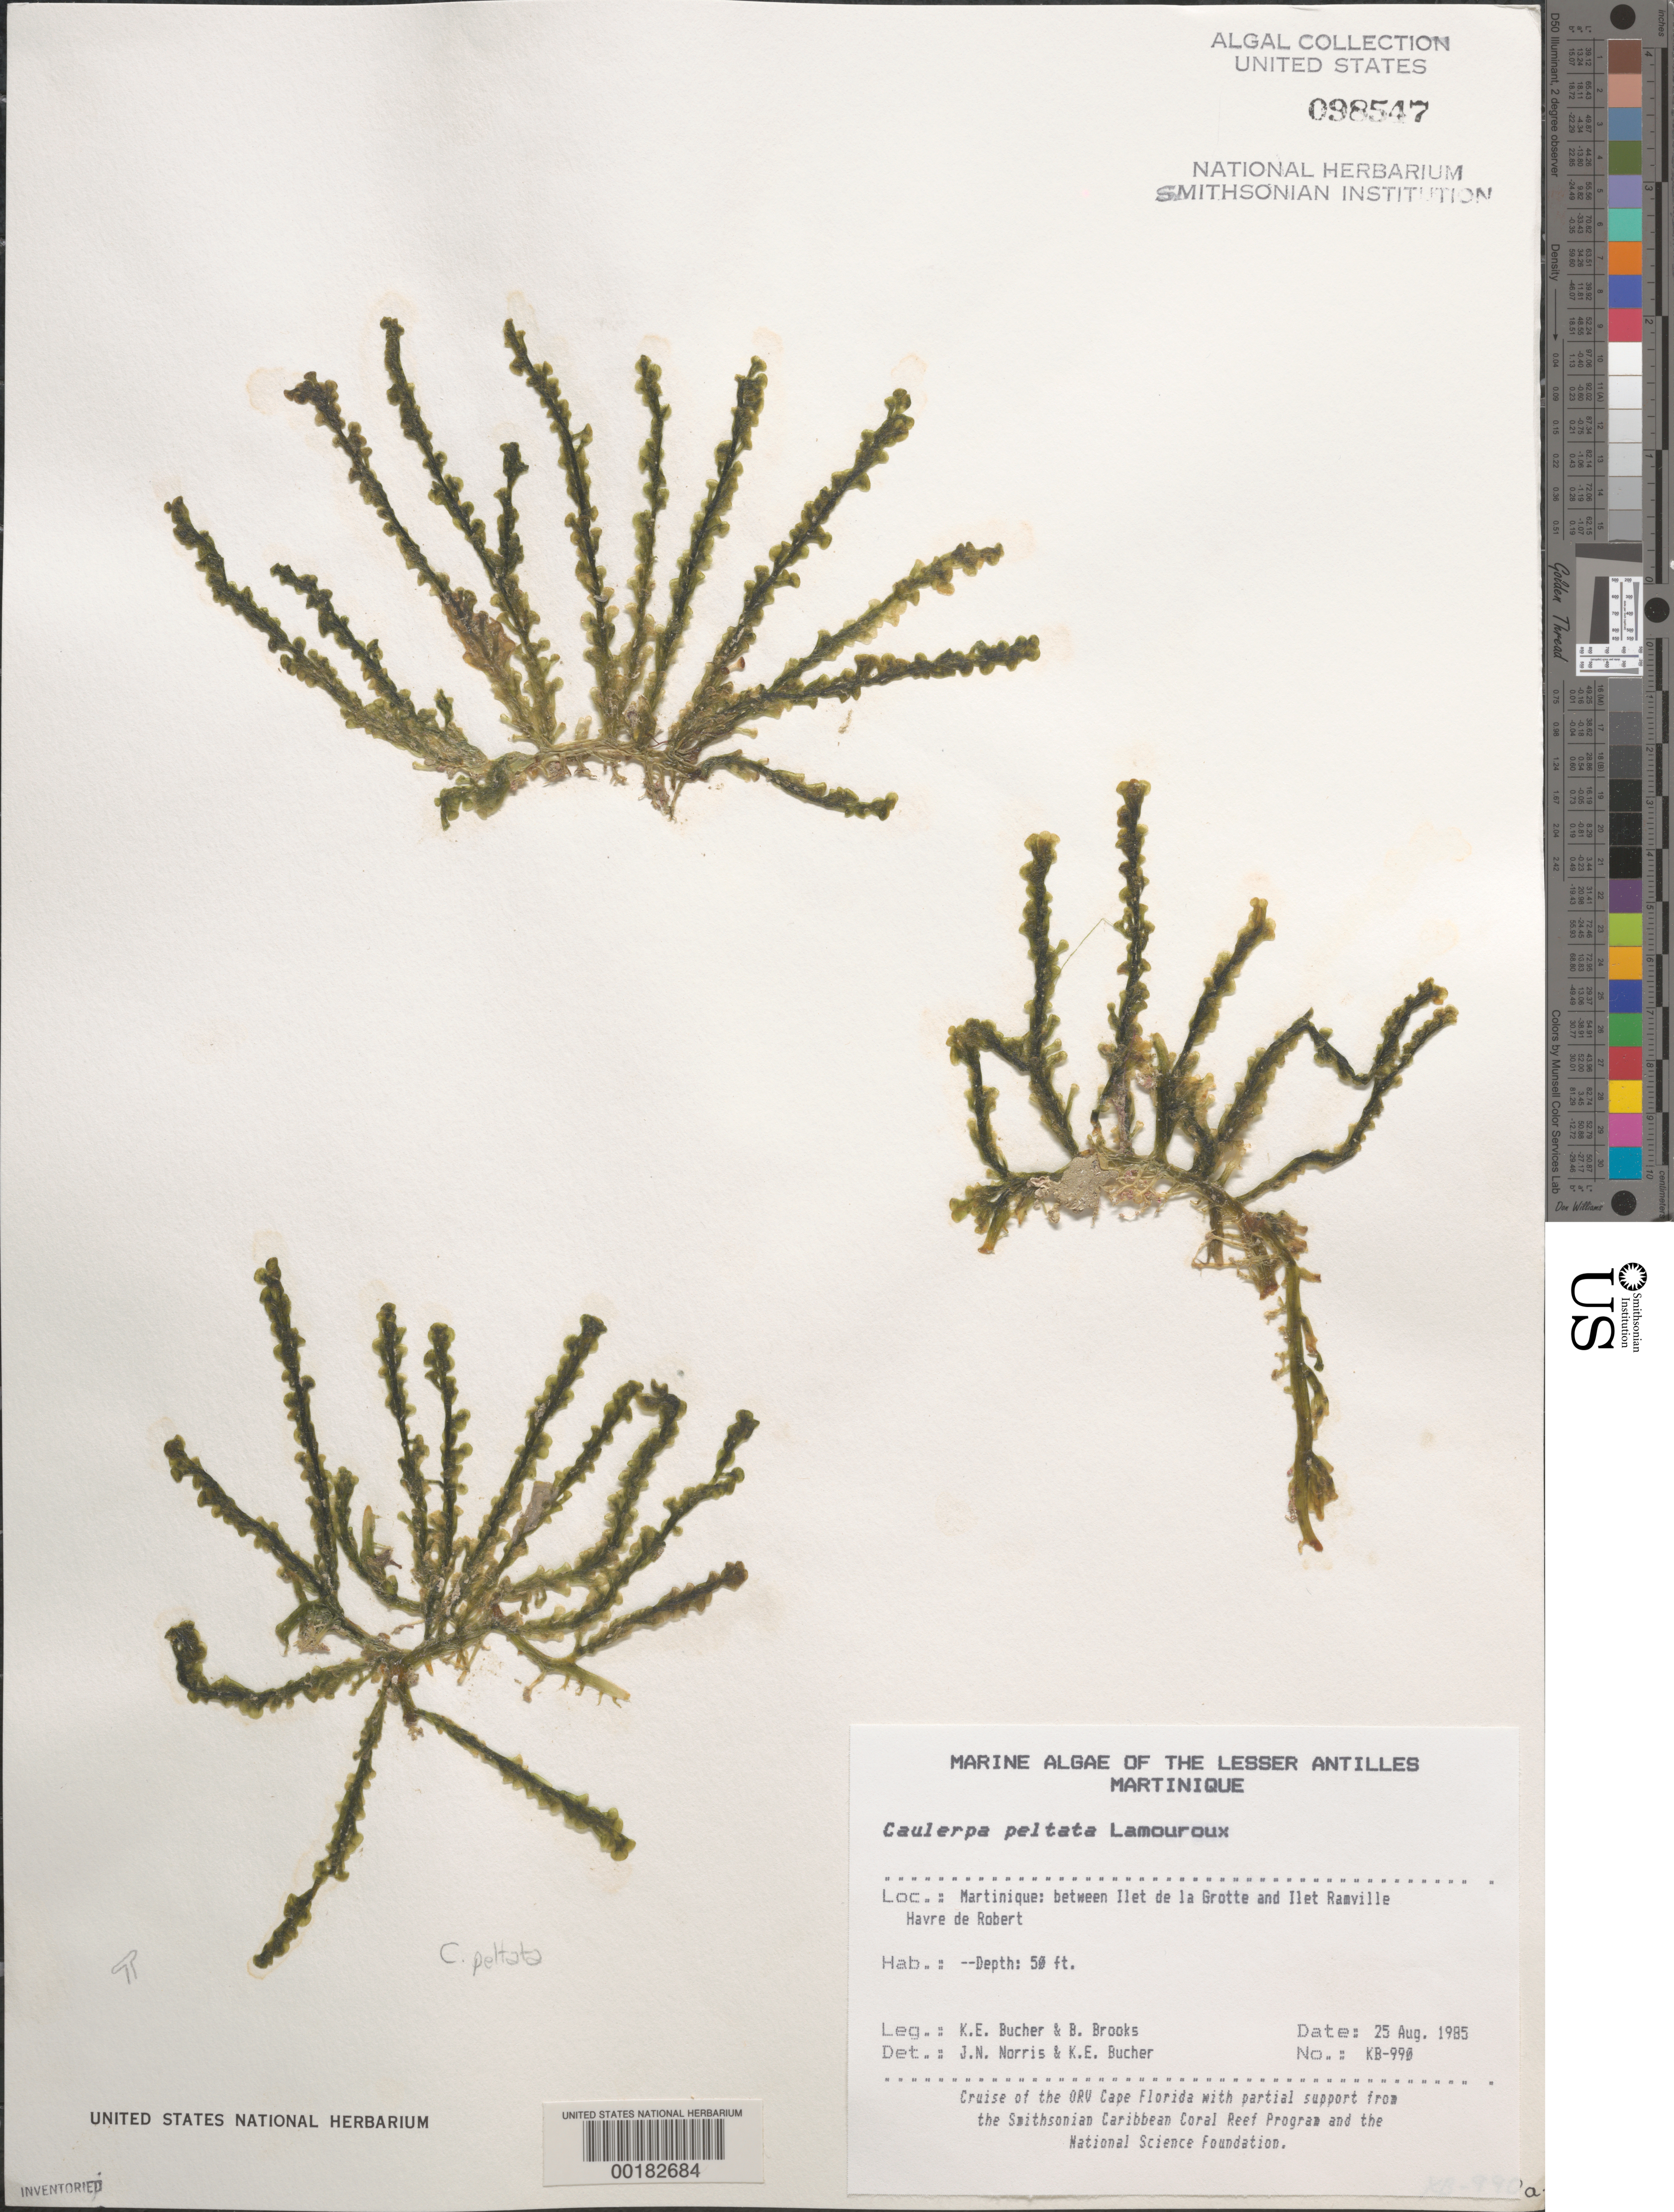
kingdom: Plantae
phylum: Chlorophyta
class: Ulvophyceae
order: Cladophorales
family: Cladophoraceae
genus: Cladophora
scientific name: Cladophora glomerata var. crassior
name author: (C. Agardh) C. Hoek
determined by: Algae name updating Project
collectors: K. E. Bucher & B. Brooks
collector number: KB-990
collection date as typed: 25 Aug 1985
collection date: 1985-08-25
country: Martinique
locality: Between Ilet de la Grotte and Ilet de Ramville, Havre du Robert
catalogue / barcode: US 98547